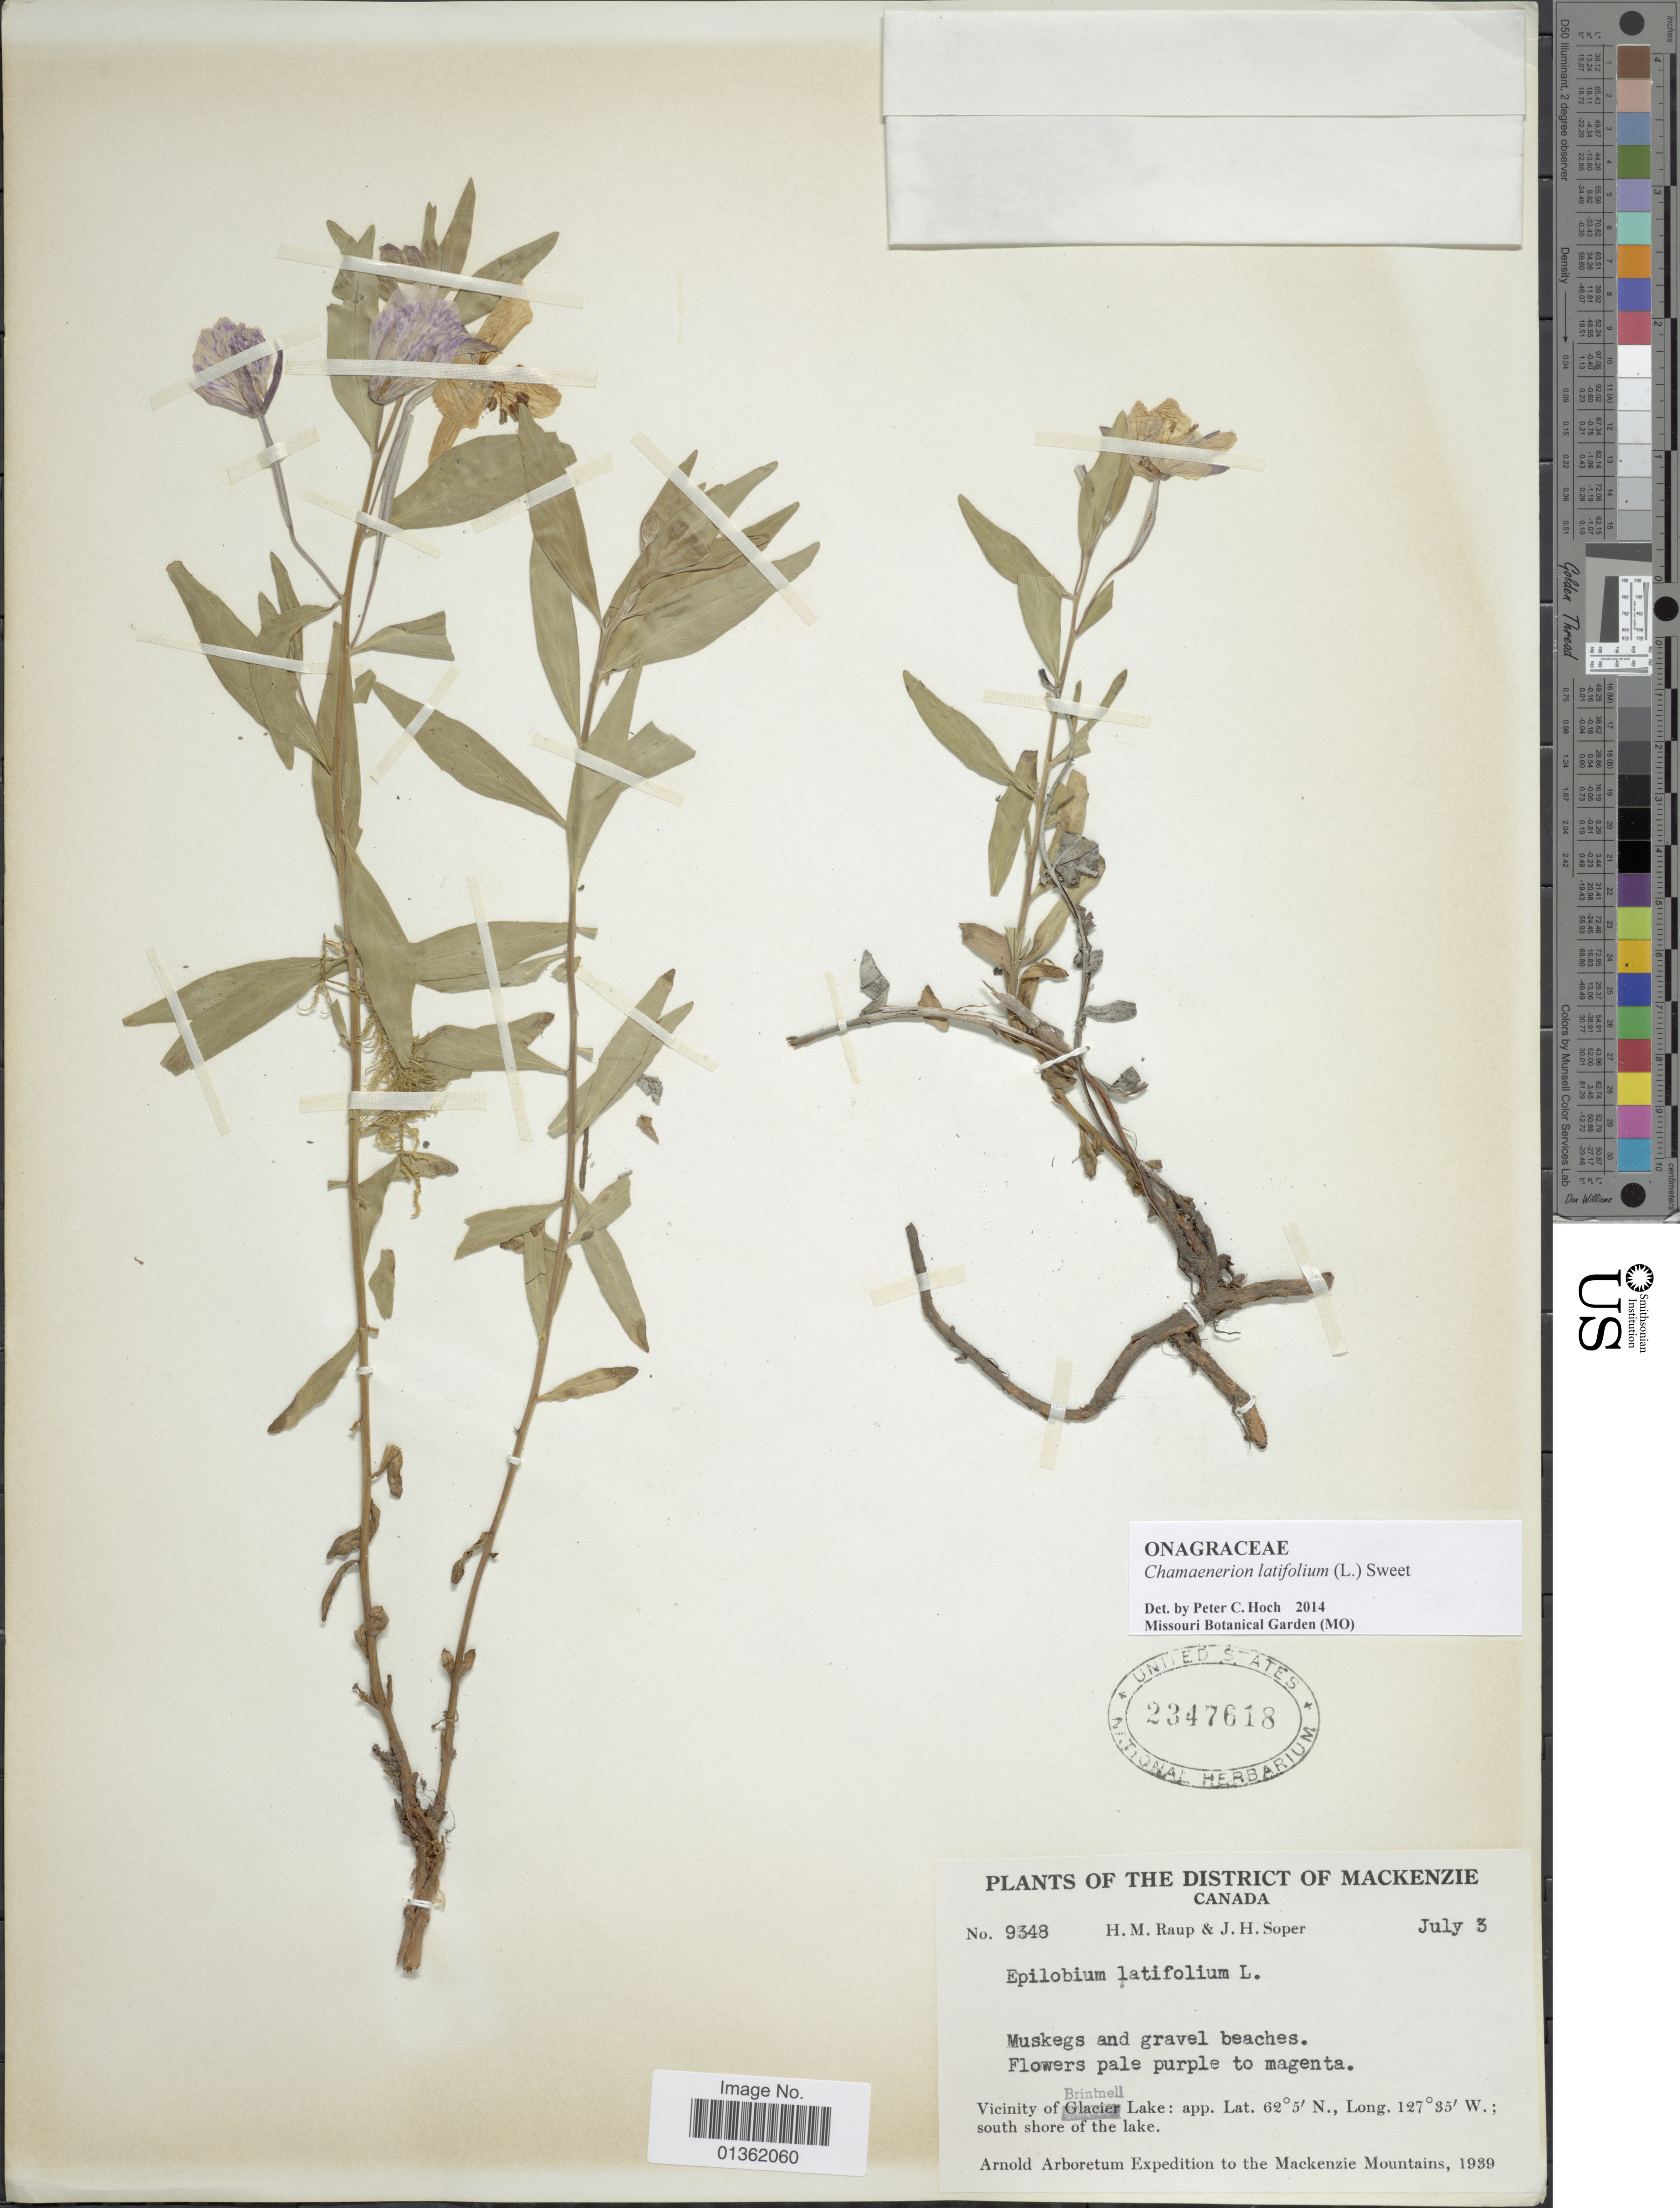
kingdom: Plantae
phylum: Tracheophyta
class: Magnoliopsida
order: Myrtales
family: Onagraceae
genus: Chamaenerion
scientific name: Chamaenerion latifolium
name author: (L.) Th. Fr. & Lange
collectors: H. Raup & J. H. Soper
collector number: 9348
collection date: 1939-07-03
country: Canada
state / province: Alberta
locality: District of Mackenzie. Vicinity of Brimnell Lake; south shore of the lake.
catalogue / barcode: US 2347618